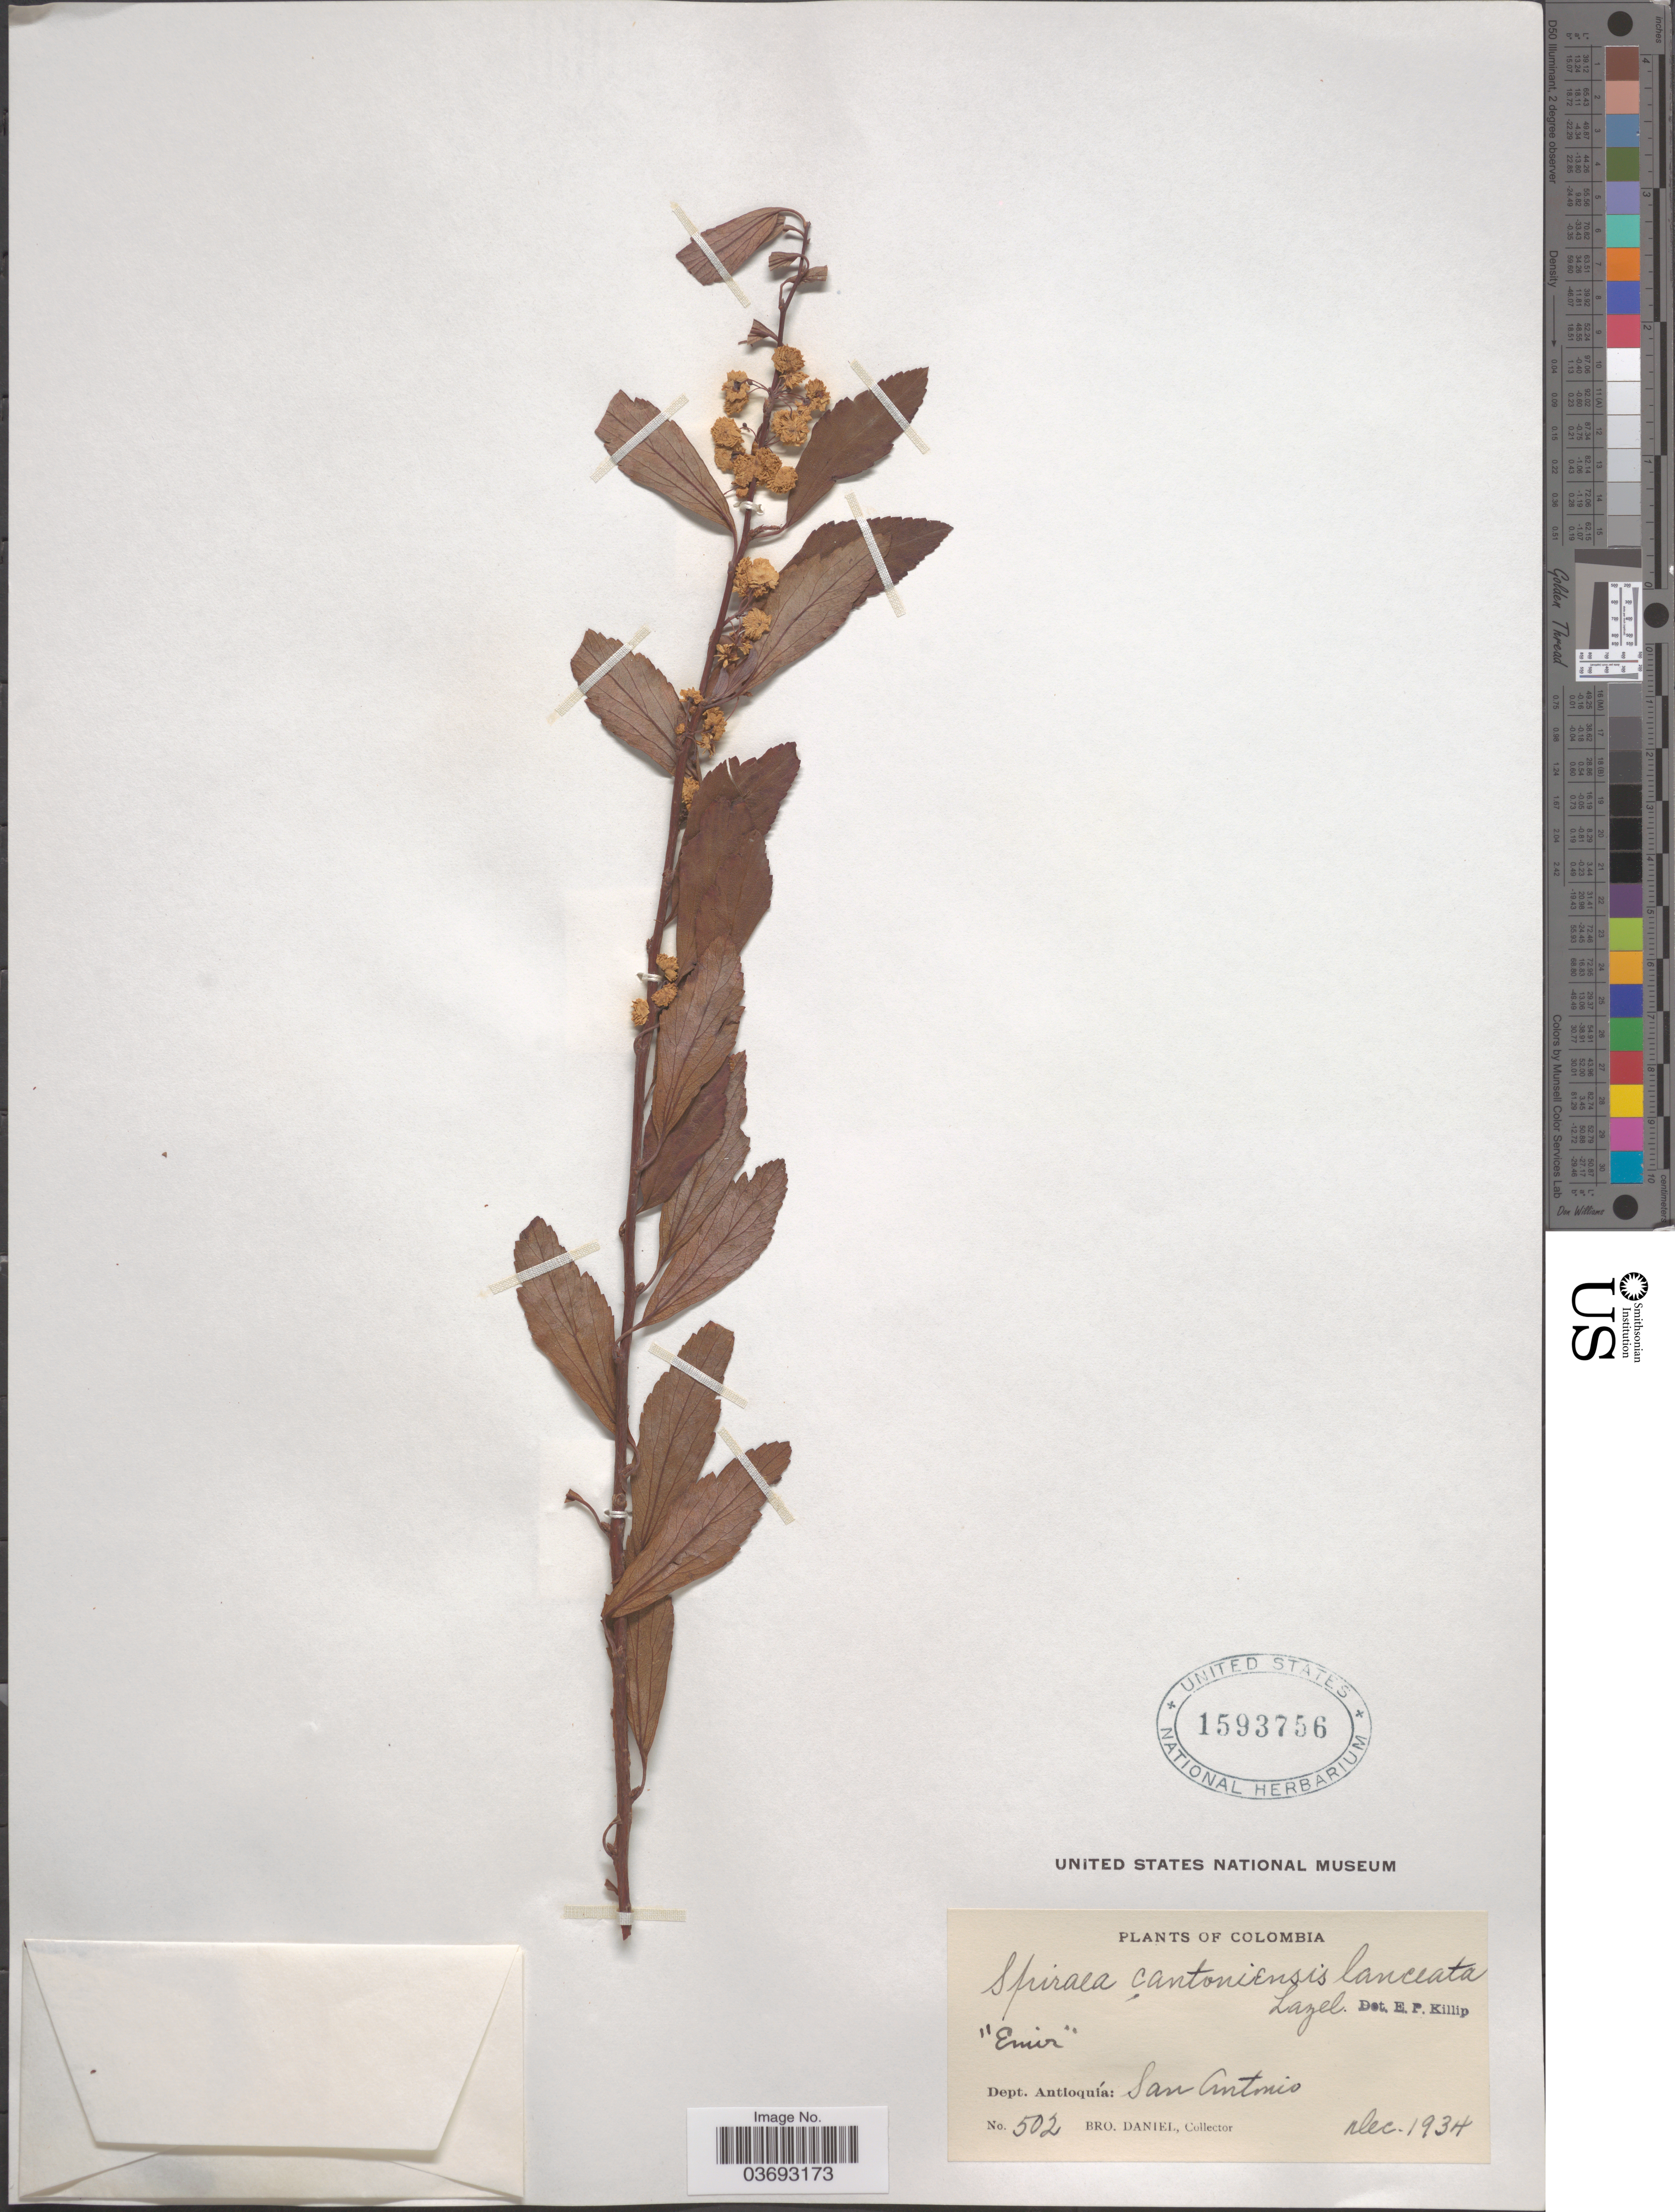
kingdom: Plantae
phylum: Tracheophyta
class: Magnoliopsida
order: Rosales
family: Rosaceae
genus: Spiraea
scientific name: Spiraea cantoniensis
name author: Lour.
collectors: Bro. Daniel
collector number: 502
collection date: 1934-12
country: Colombia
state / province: Antioquia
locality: Dept. Antioquía: San Antonio.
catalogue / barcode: US 1593756